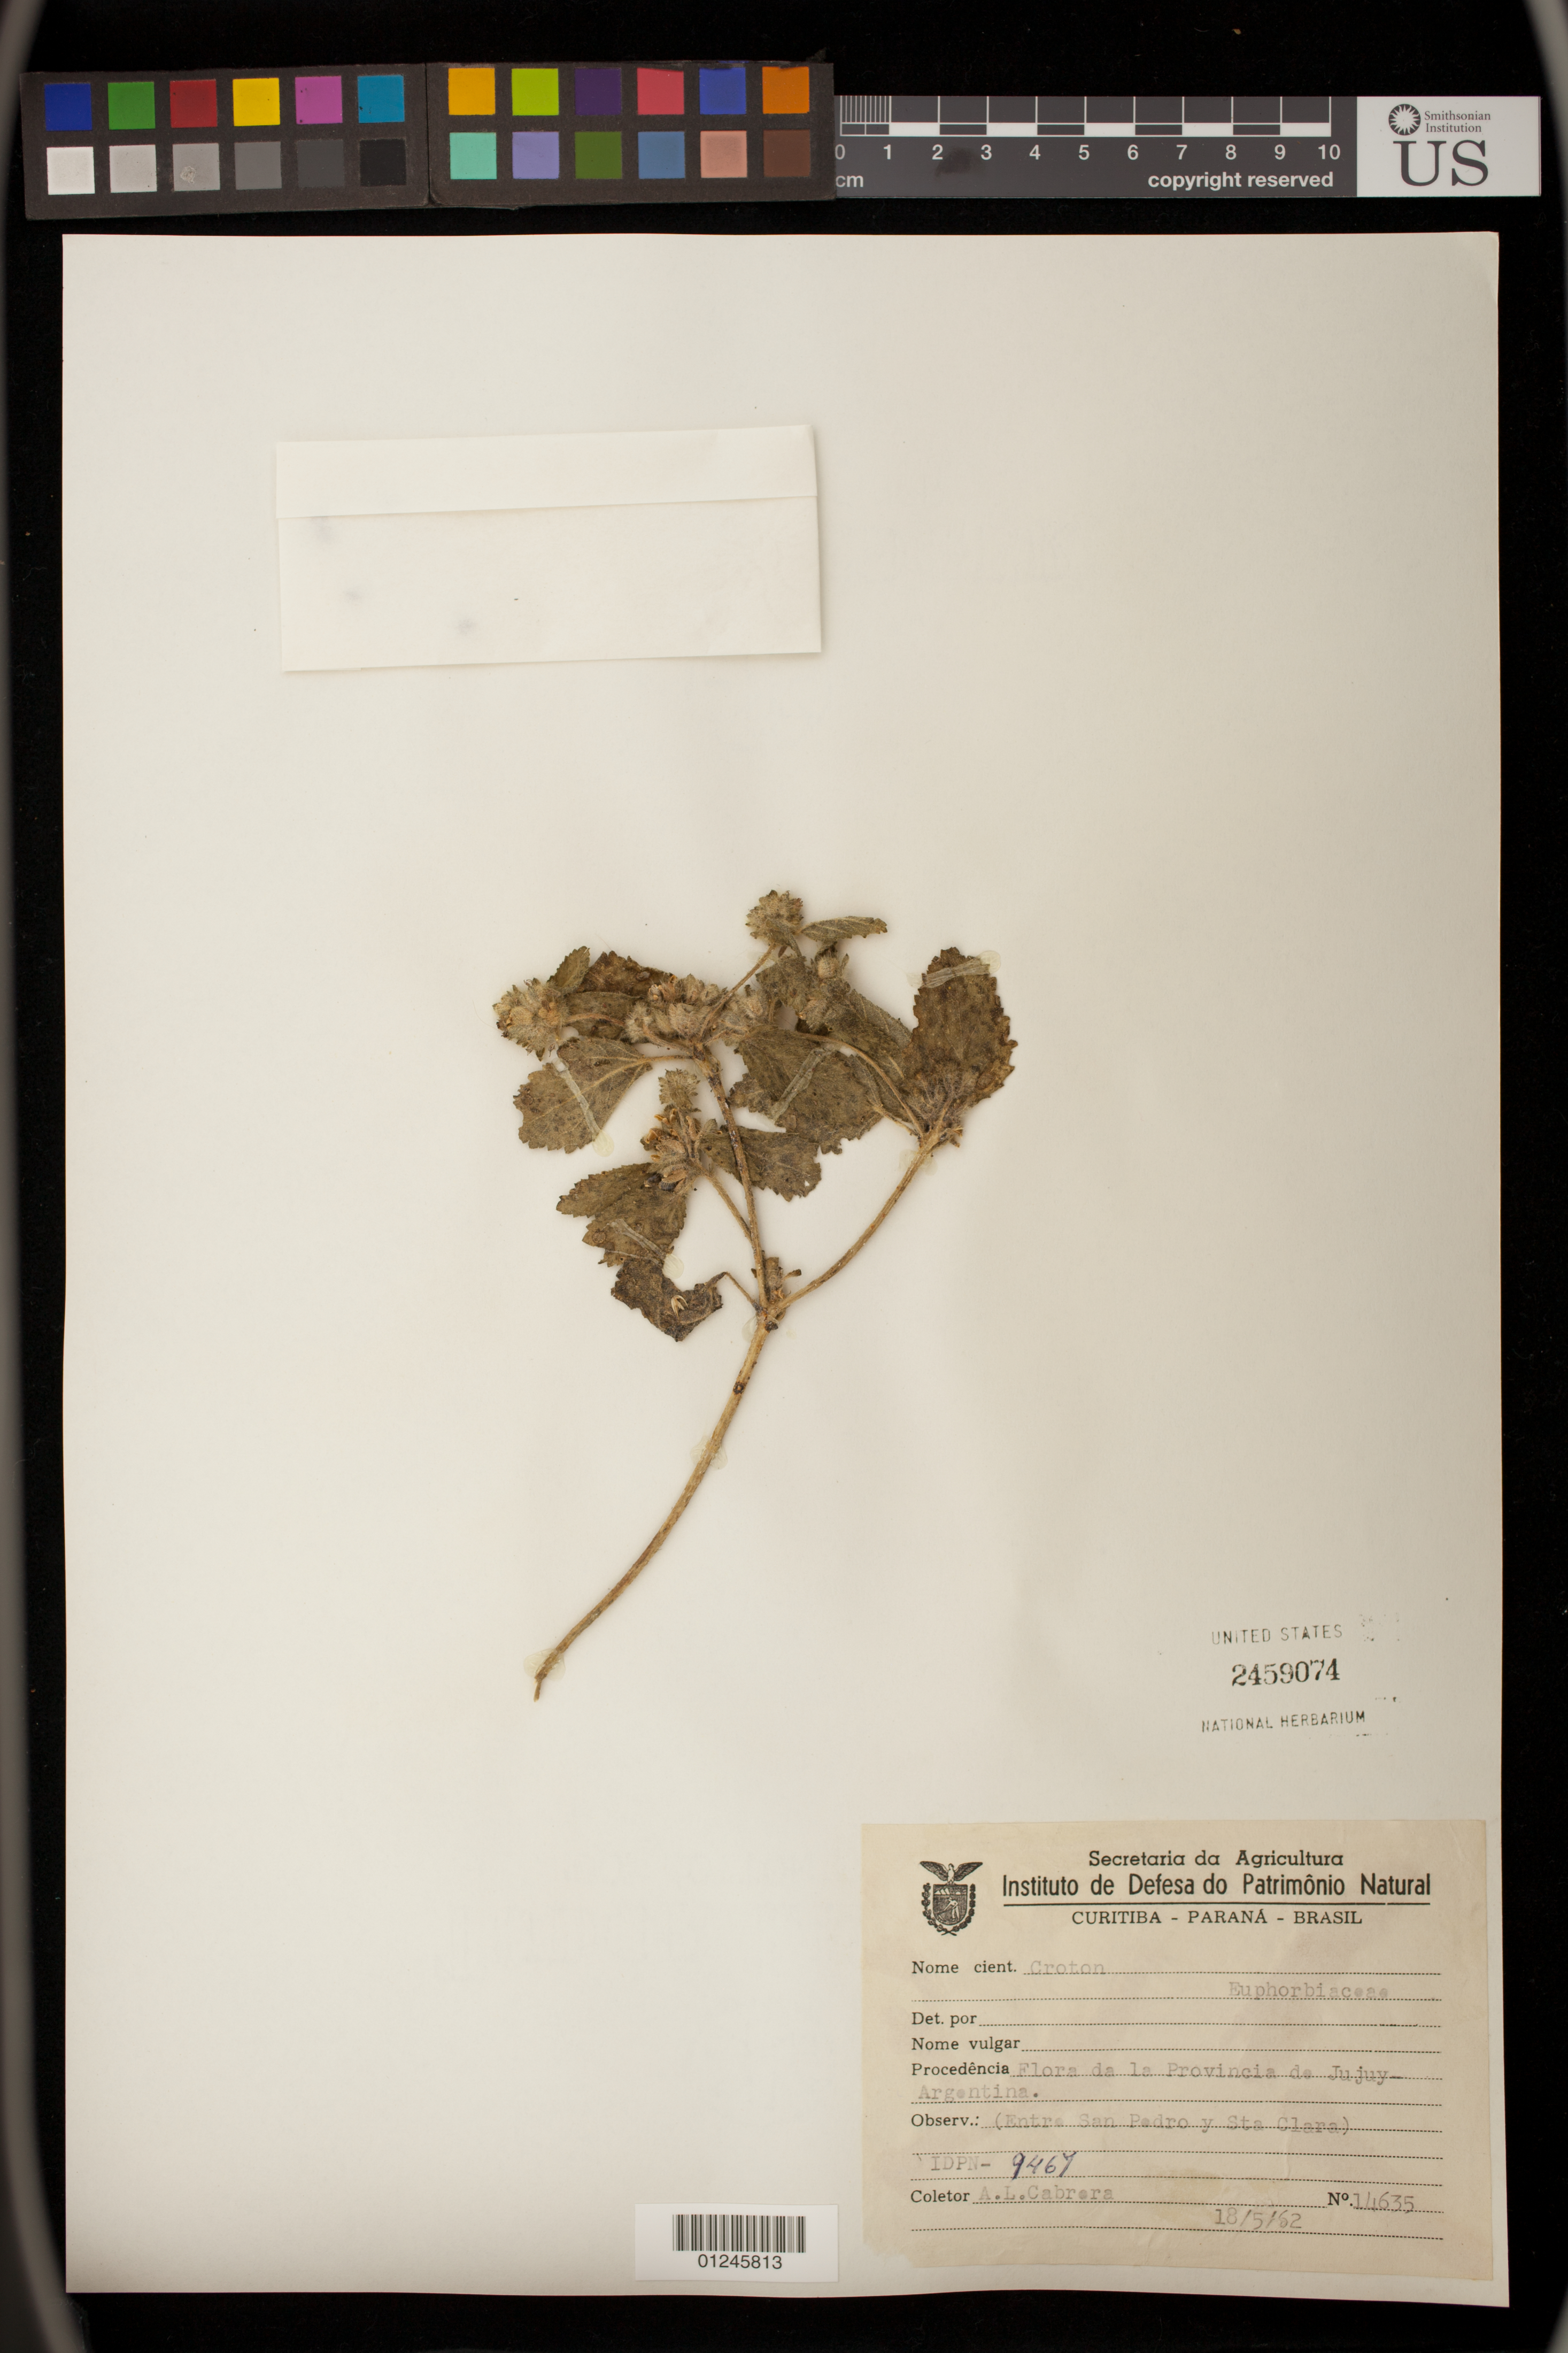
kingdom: Plantae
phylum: Tracheophyta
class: Magnoliopsida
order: Malpighiales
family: Euphorbiaceae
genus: Croton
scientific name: Croton sp.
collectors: A. L. Cabrera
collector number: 14635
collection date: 1962-05-18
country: Argentina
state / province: Jujuy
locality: Entre San Pedro y Sta Clara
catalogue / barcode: US 2459074